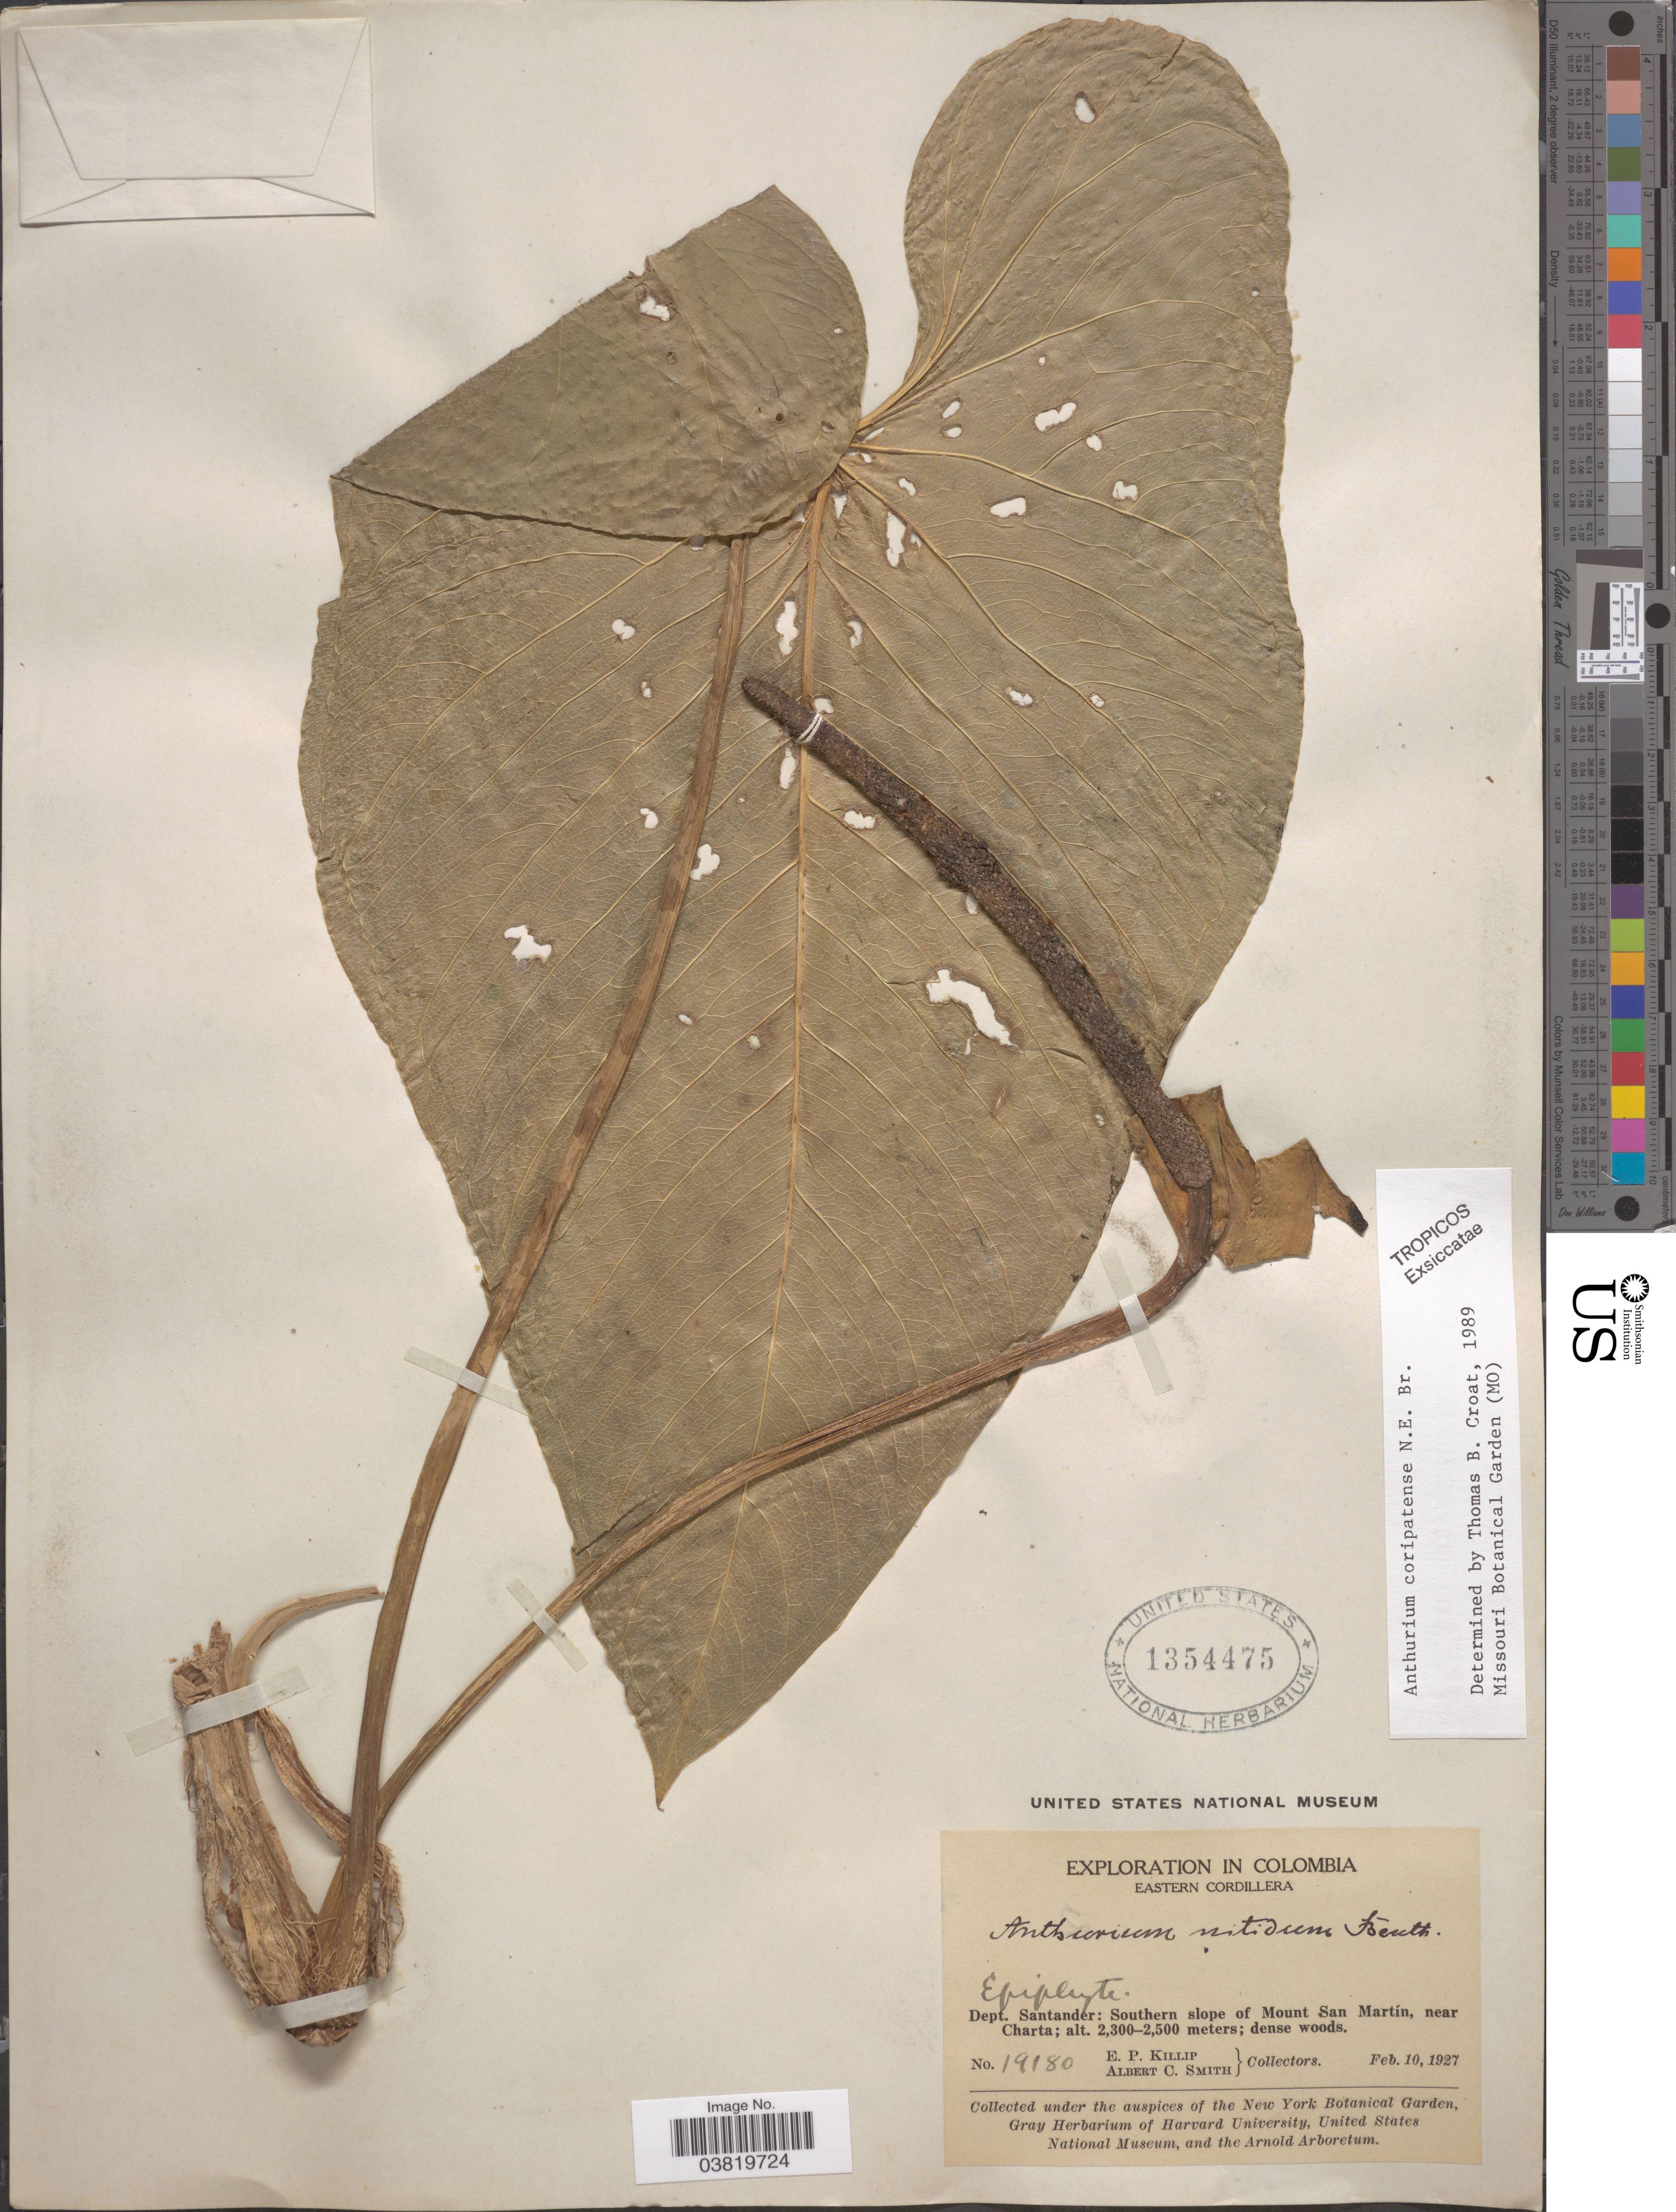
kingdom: Plantae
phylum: Tracheophyta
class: Liliopsida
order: Alismatales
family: Araceae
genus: Anthurium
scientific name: Anthurium coripatense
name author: N.E. Br.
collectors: E. P. Killip & A. C. Smith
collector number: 19180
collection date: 1927-02-10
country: Colombia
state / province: Santander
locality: Eastern Cordillera. Dept. Santander: Southern slope of Mount San Martín, near Charta.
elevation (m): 2300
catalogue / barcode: US 1354475